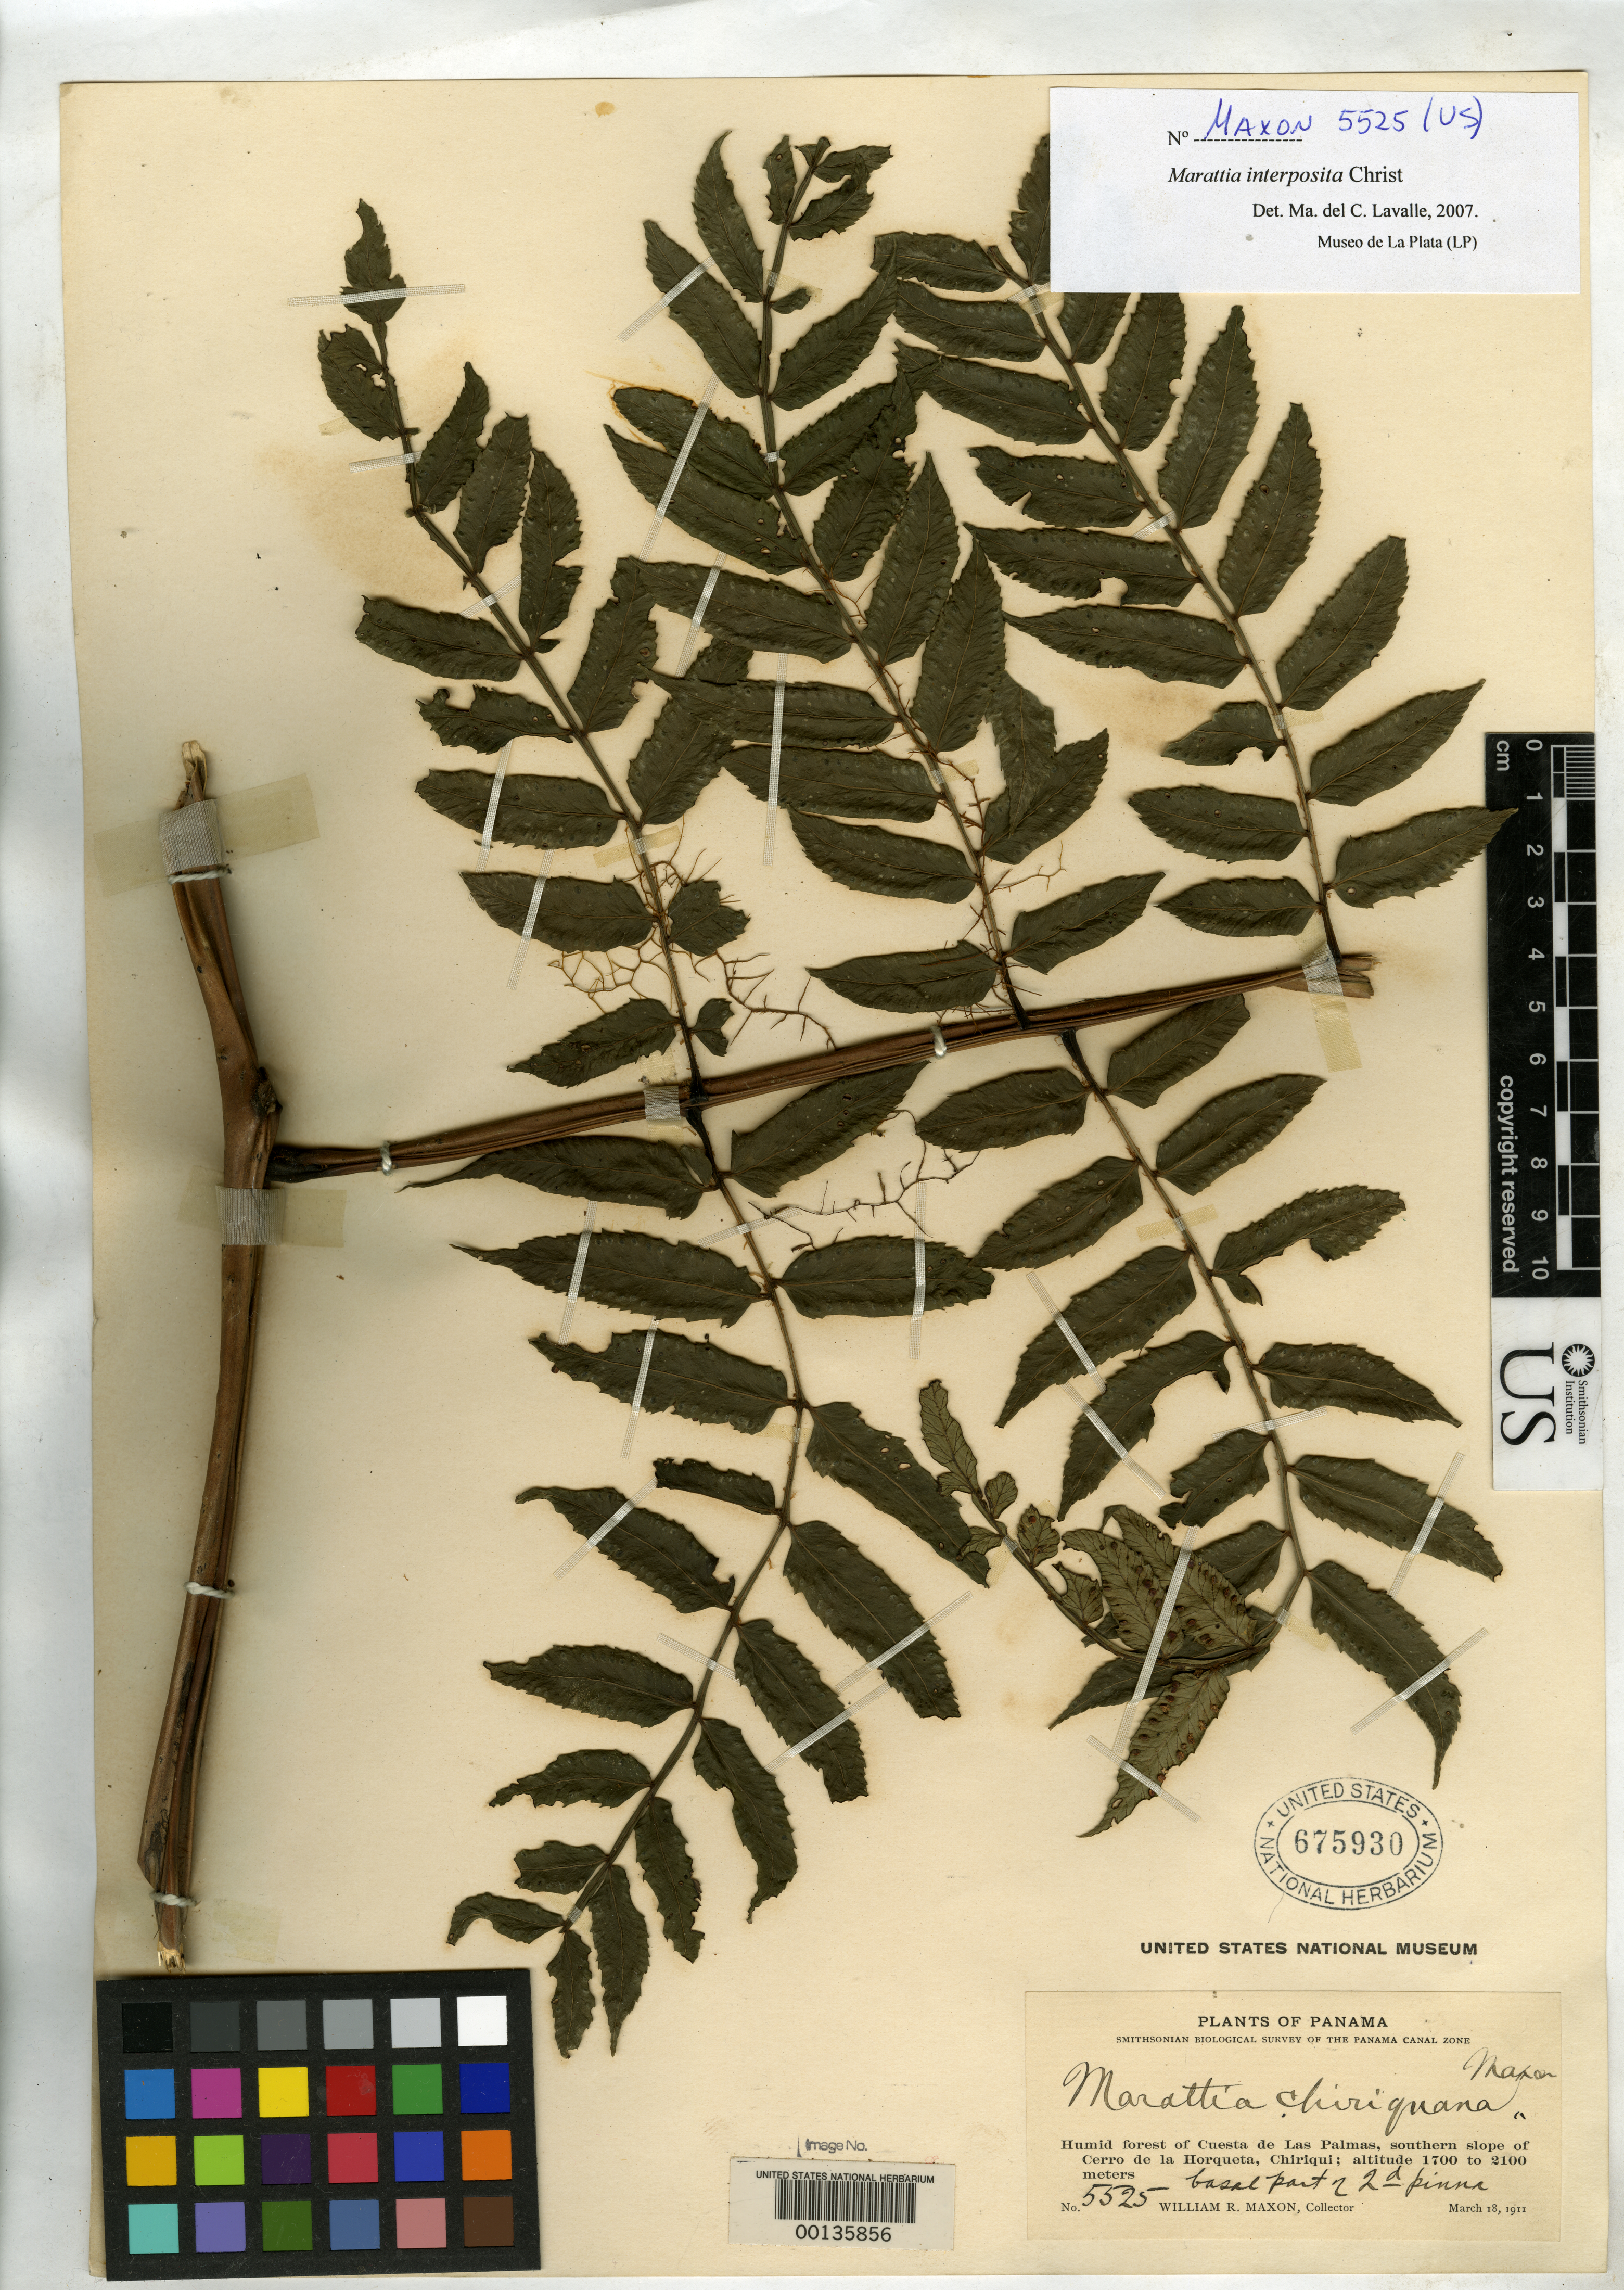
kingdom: Plantae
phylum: Tracheophyta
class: Polypodiopsida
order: Marattiales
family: Marattiaceae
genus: Marattia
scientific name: Marattia chiricana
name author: Maxon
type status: Holotype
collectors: W. R. Maxon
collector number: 5525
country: Panama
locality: NW of Boquete towards Parque Nacional Volcan Baru.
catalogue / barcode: US 675930